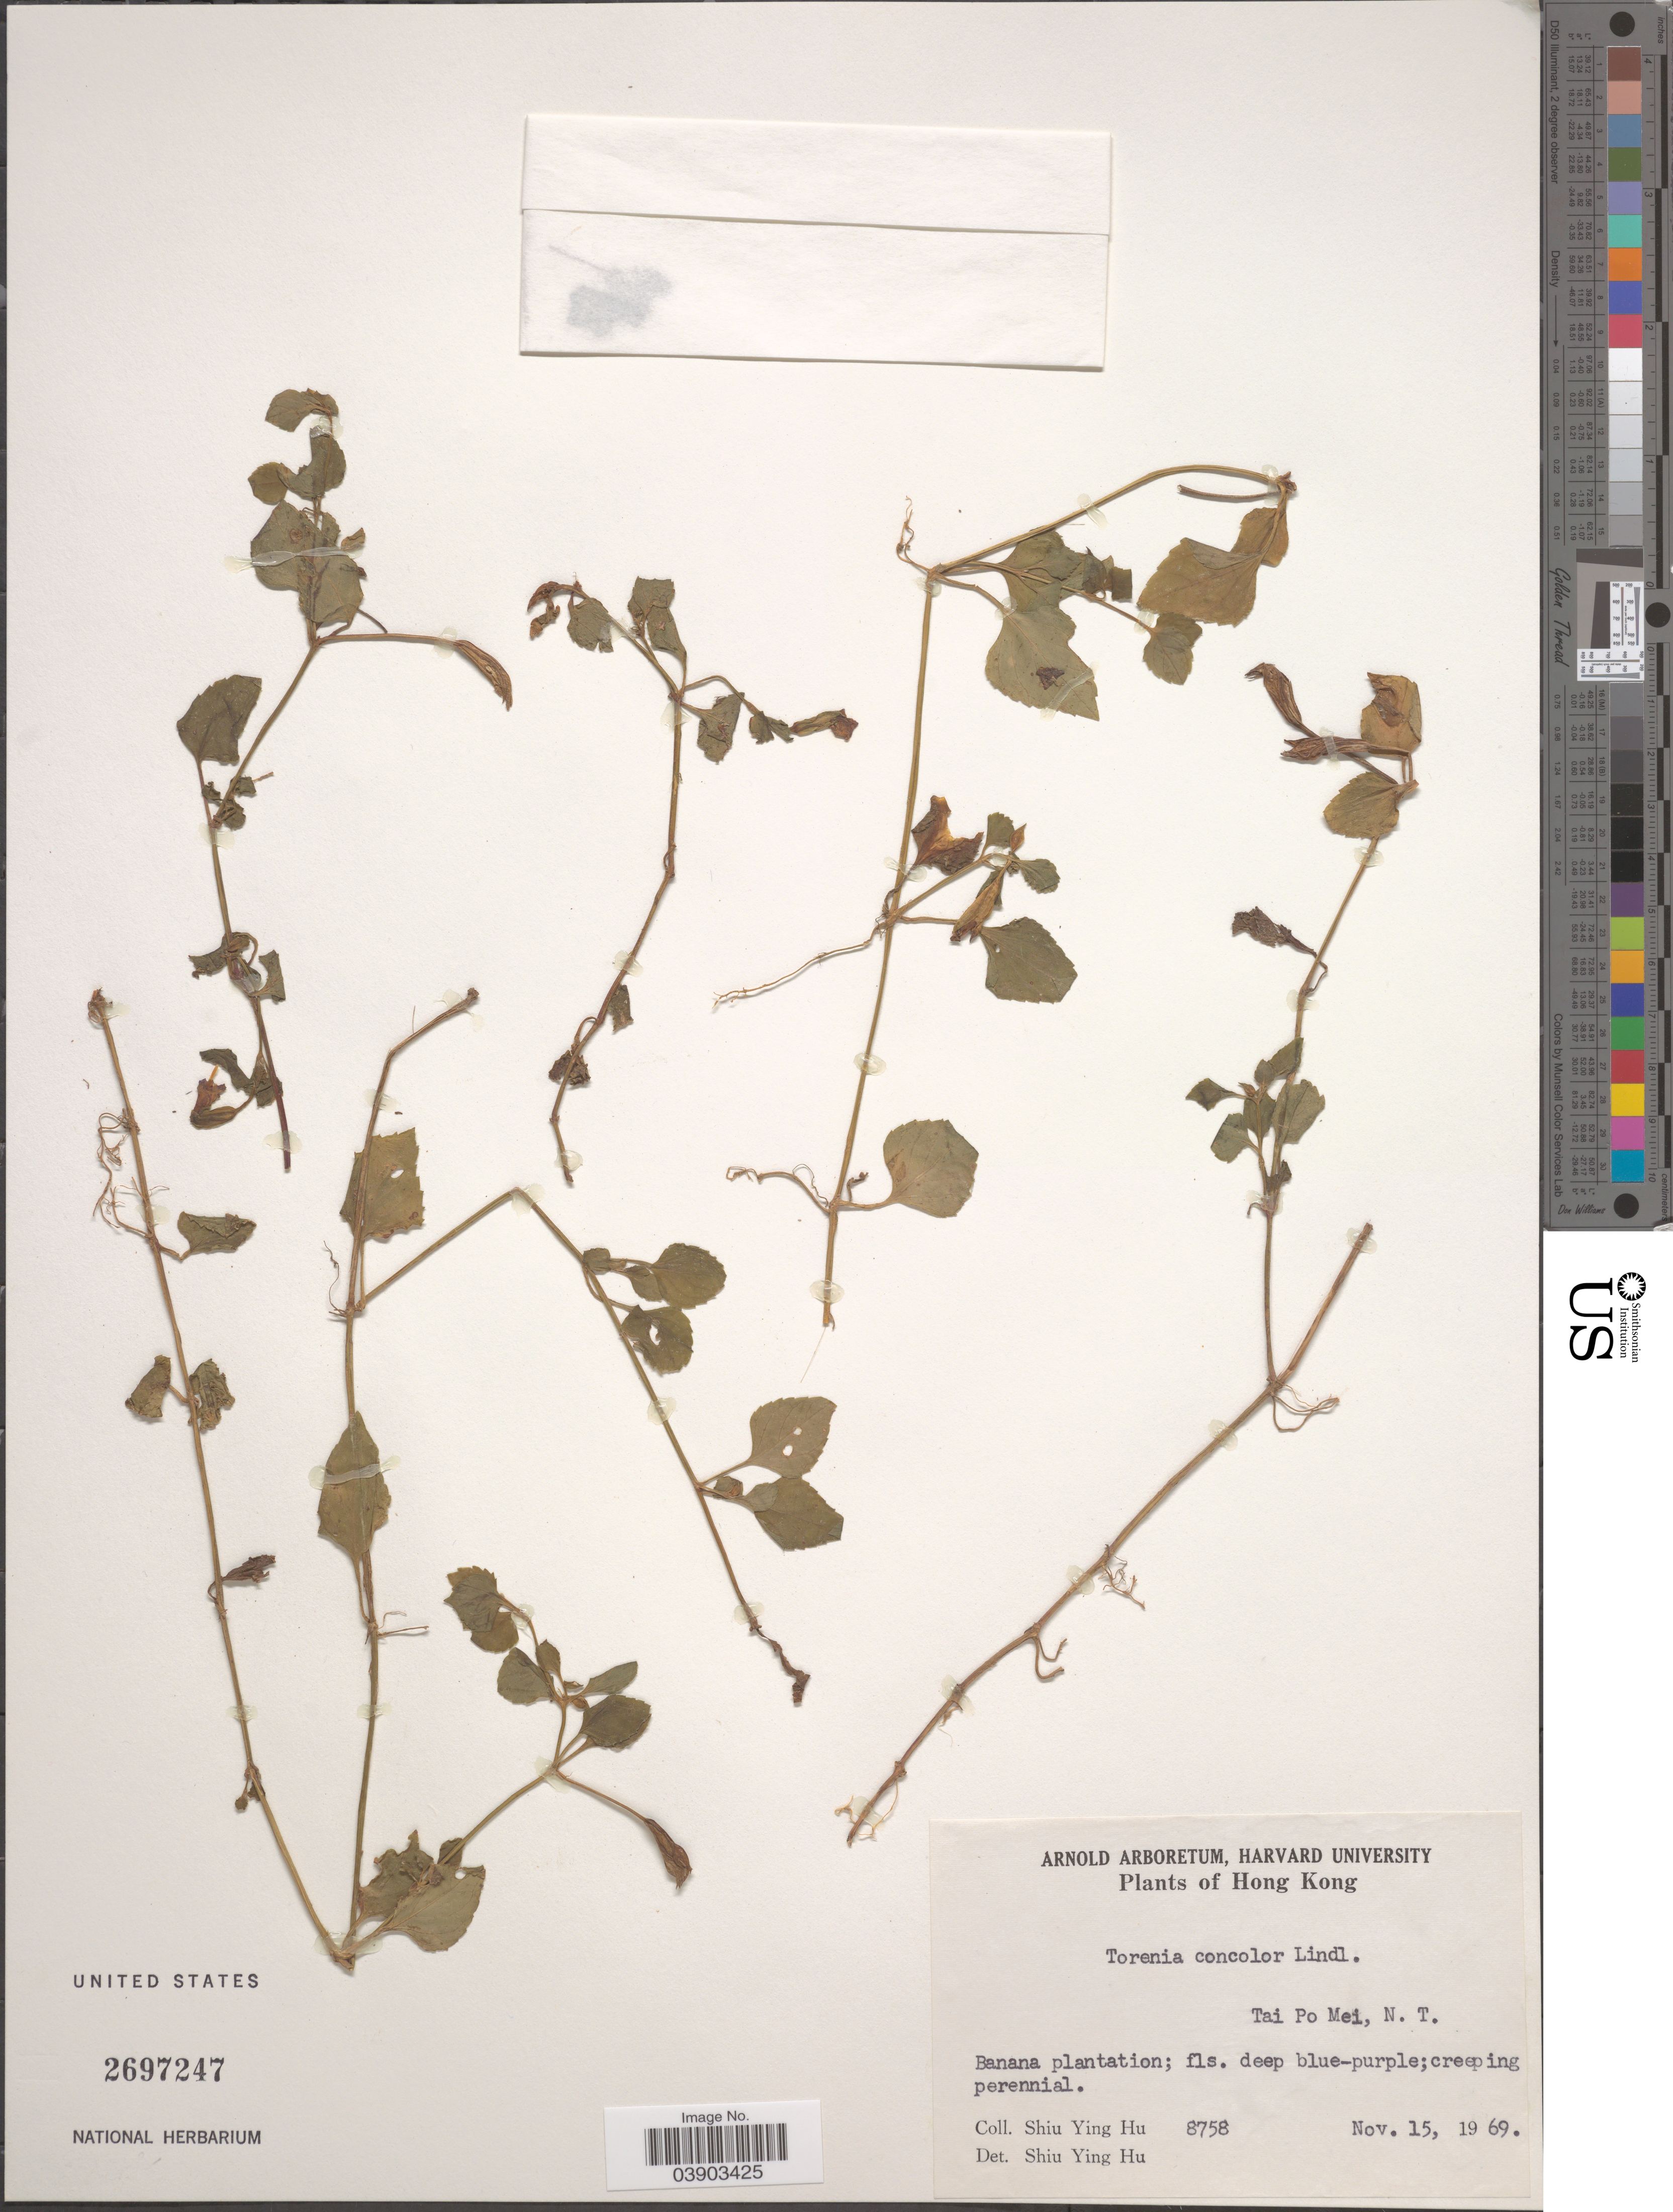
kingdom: Plantae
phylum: Tracheophyta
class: Magnoliopsida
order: Lamiales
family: Linderniaceae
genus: Torenia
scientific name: Torenia concolor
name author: Lindl.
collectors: S. Y. Hu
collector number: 8758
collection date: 1969-11-15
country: China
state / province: Hong Kong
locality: Tai Po Mei, N. T.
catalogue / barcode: US 2697247